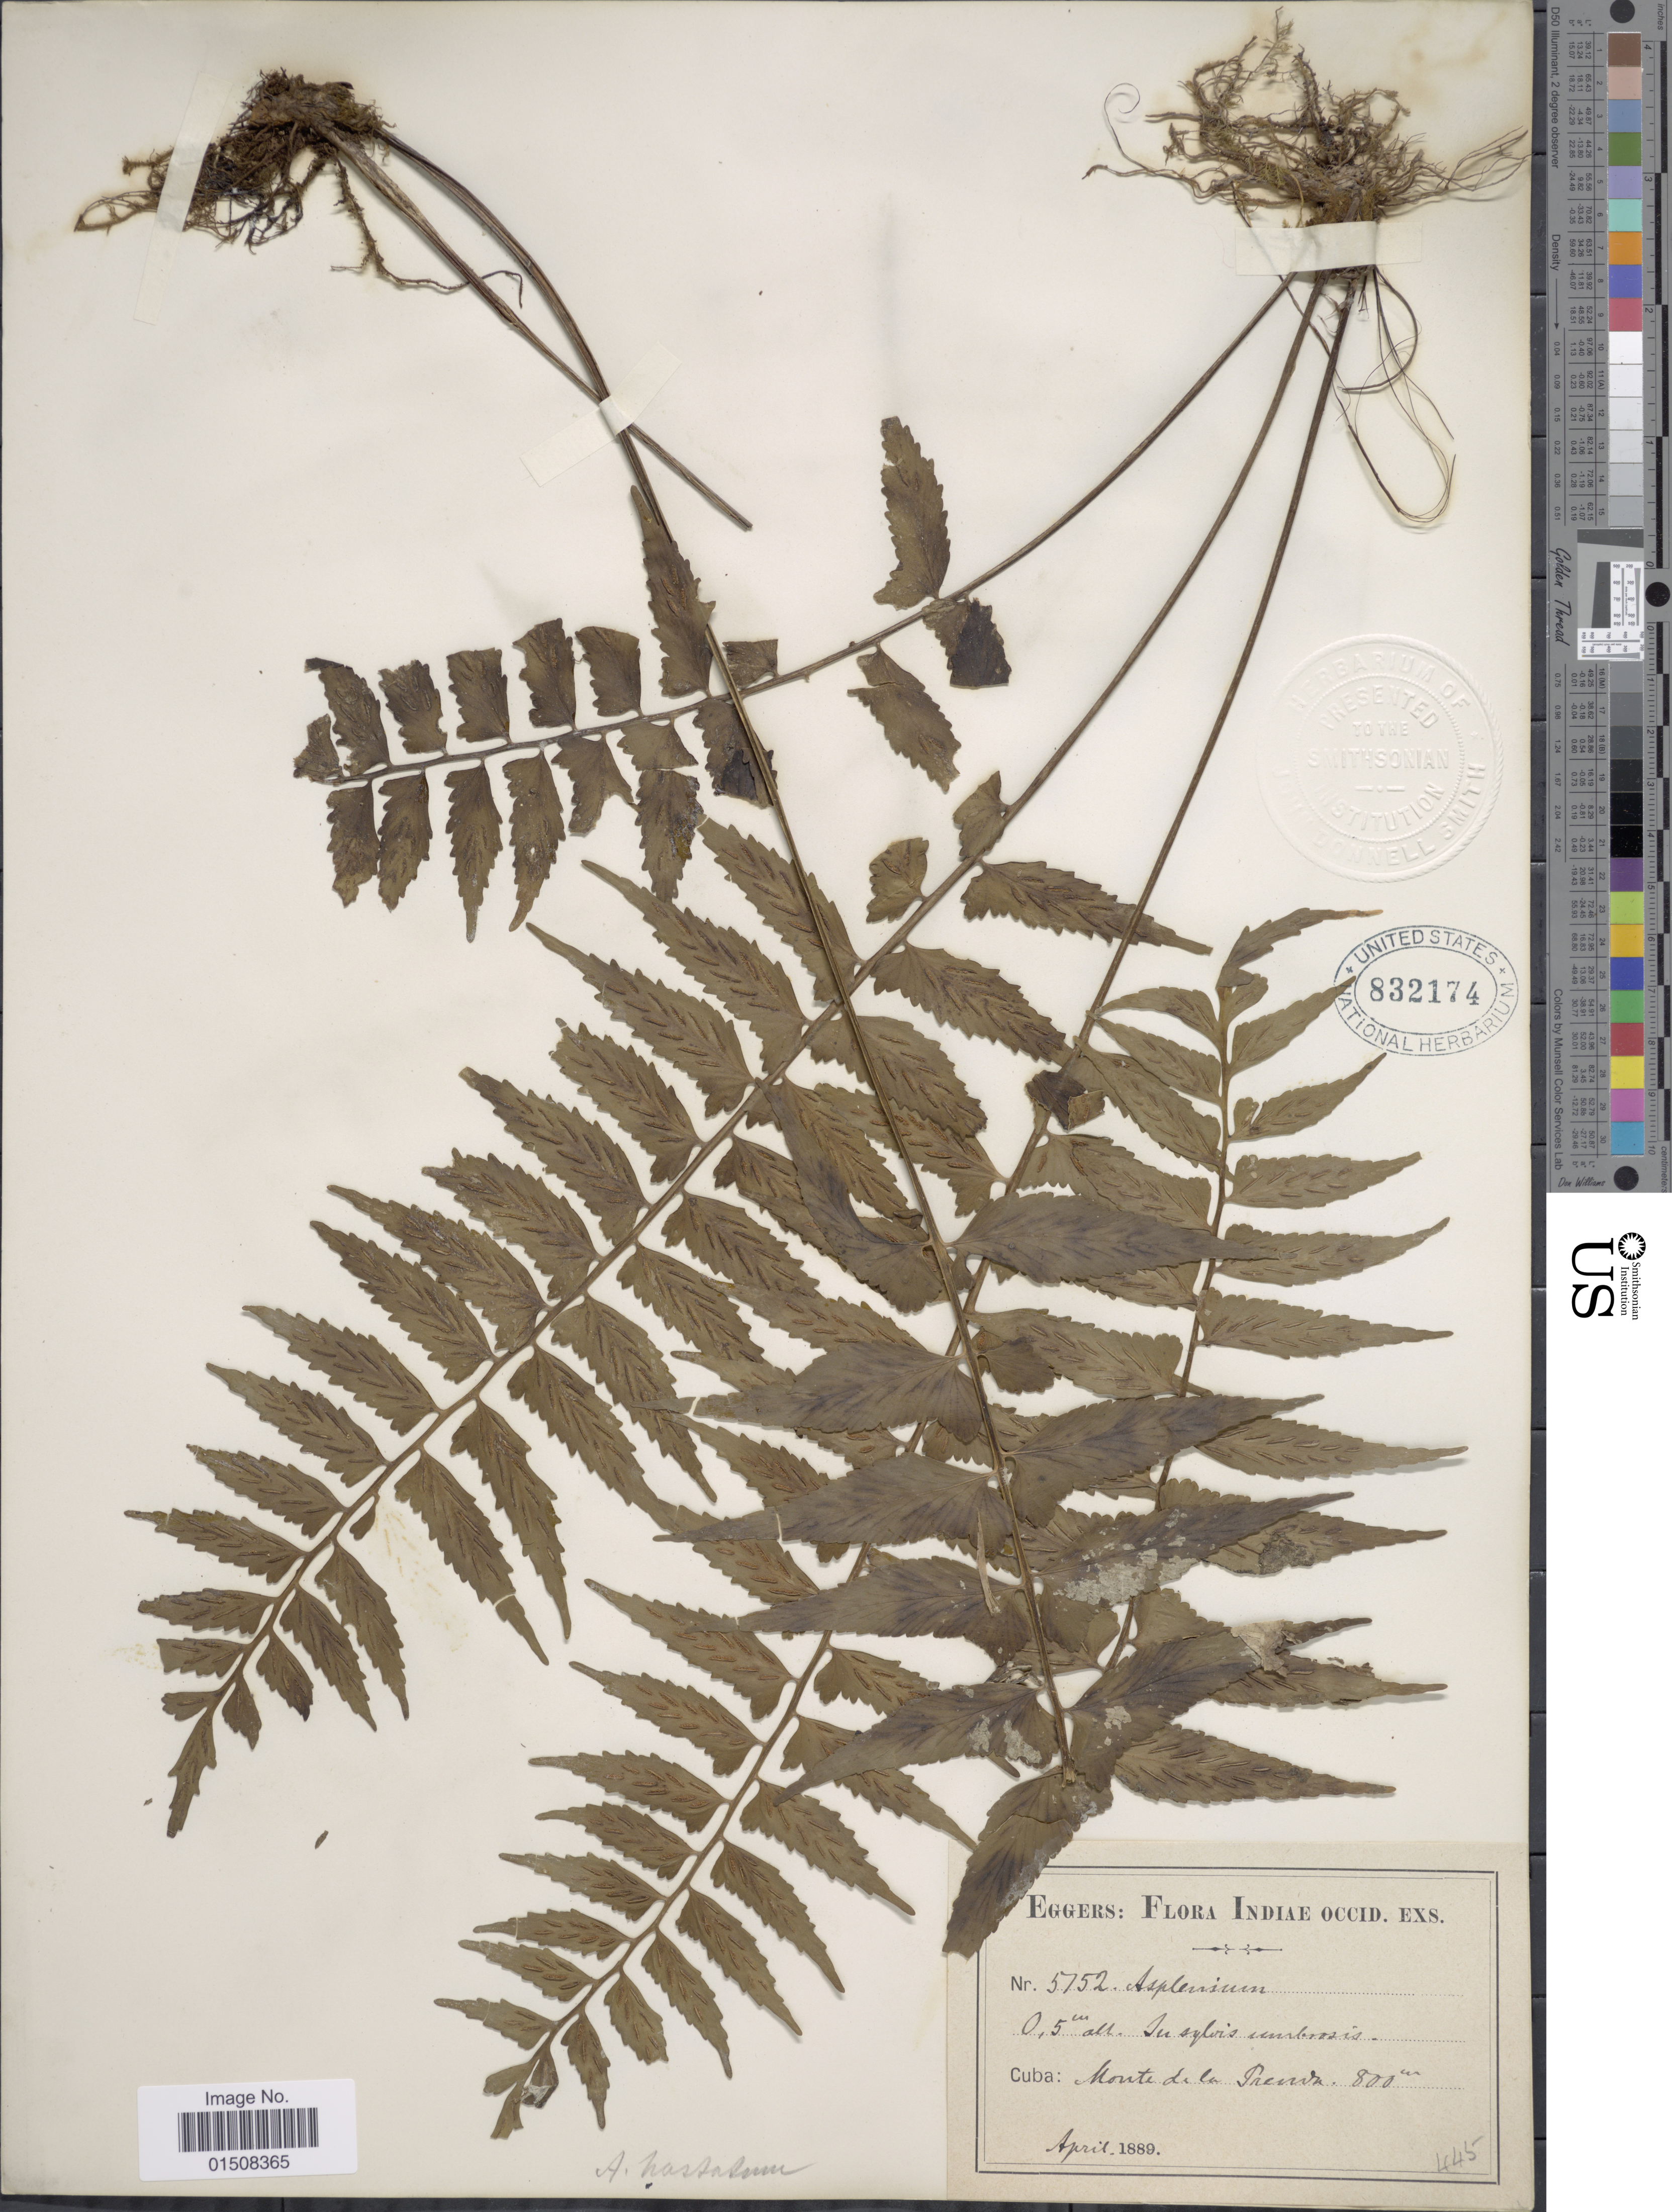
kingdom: Plantae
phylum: Tracheophyta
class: Polypodiopsida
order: Polypodiales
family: Aspleniaceae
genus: Asplenium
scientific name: Asplenium auriculatum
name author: Sw.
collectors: -. Eggers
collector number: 5752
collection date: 1889-04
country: Cuba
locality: Monte es la Premis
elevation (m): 800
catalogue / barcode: US 832174